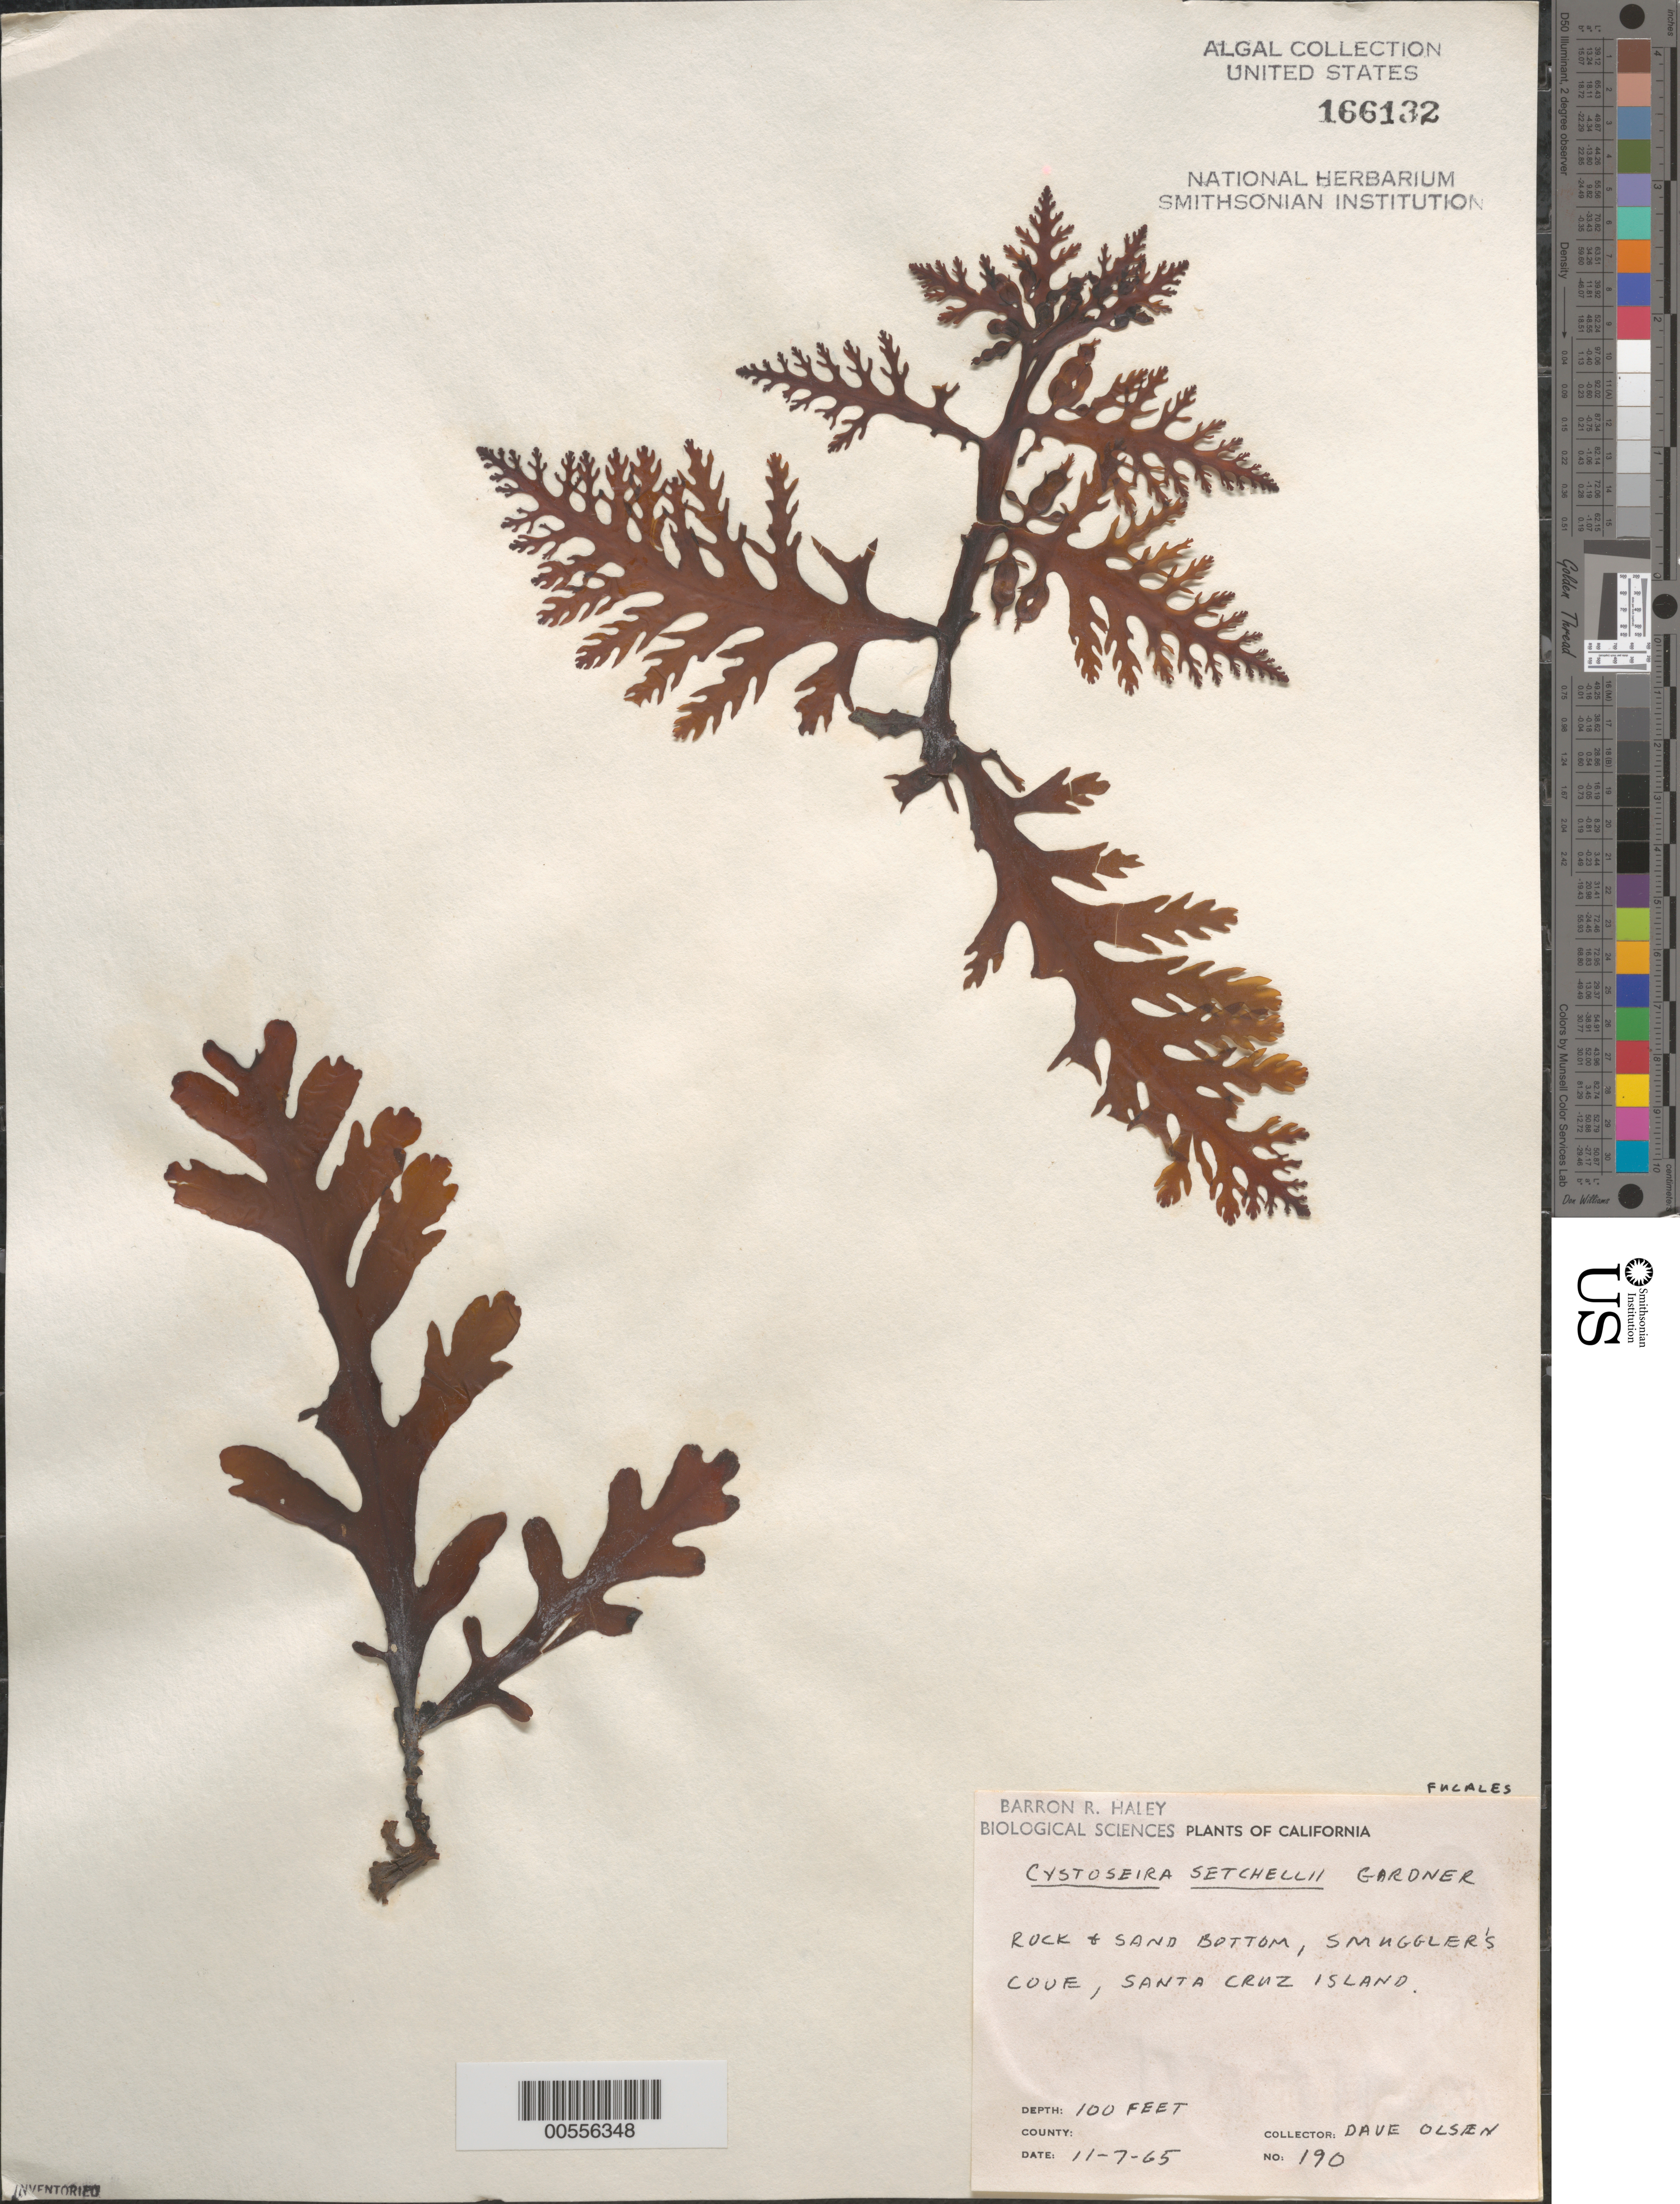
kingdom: Chromista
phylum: Ochrophyta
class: Phaeophyceae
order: Fucales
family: Sargassaceae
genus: Cystoseira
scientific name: Cystoseira setchellii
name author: N.L. Gardner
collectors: D. Olsen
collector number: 190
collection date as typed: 07 Nov 1965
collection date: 1965-11-07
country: United States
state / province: California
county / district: Santa Barbara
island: Santa Cruz Island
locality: Smuggler's Cove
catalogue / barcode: US 166132